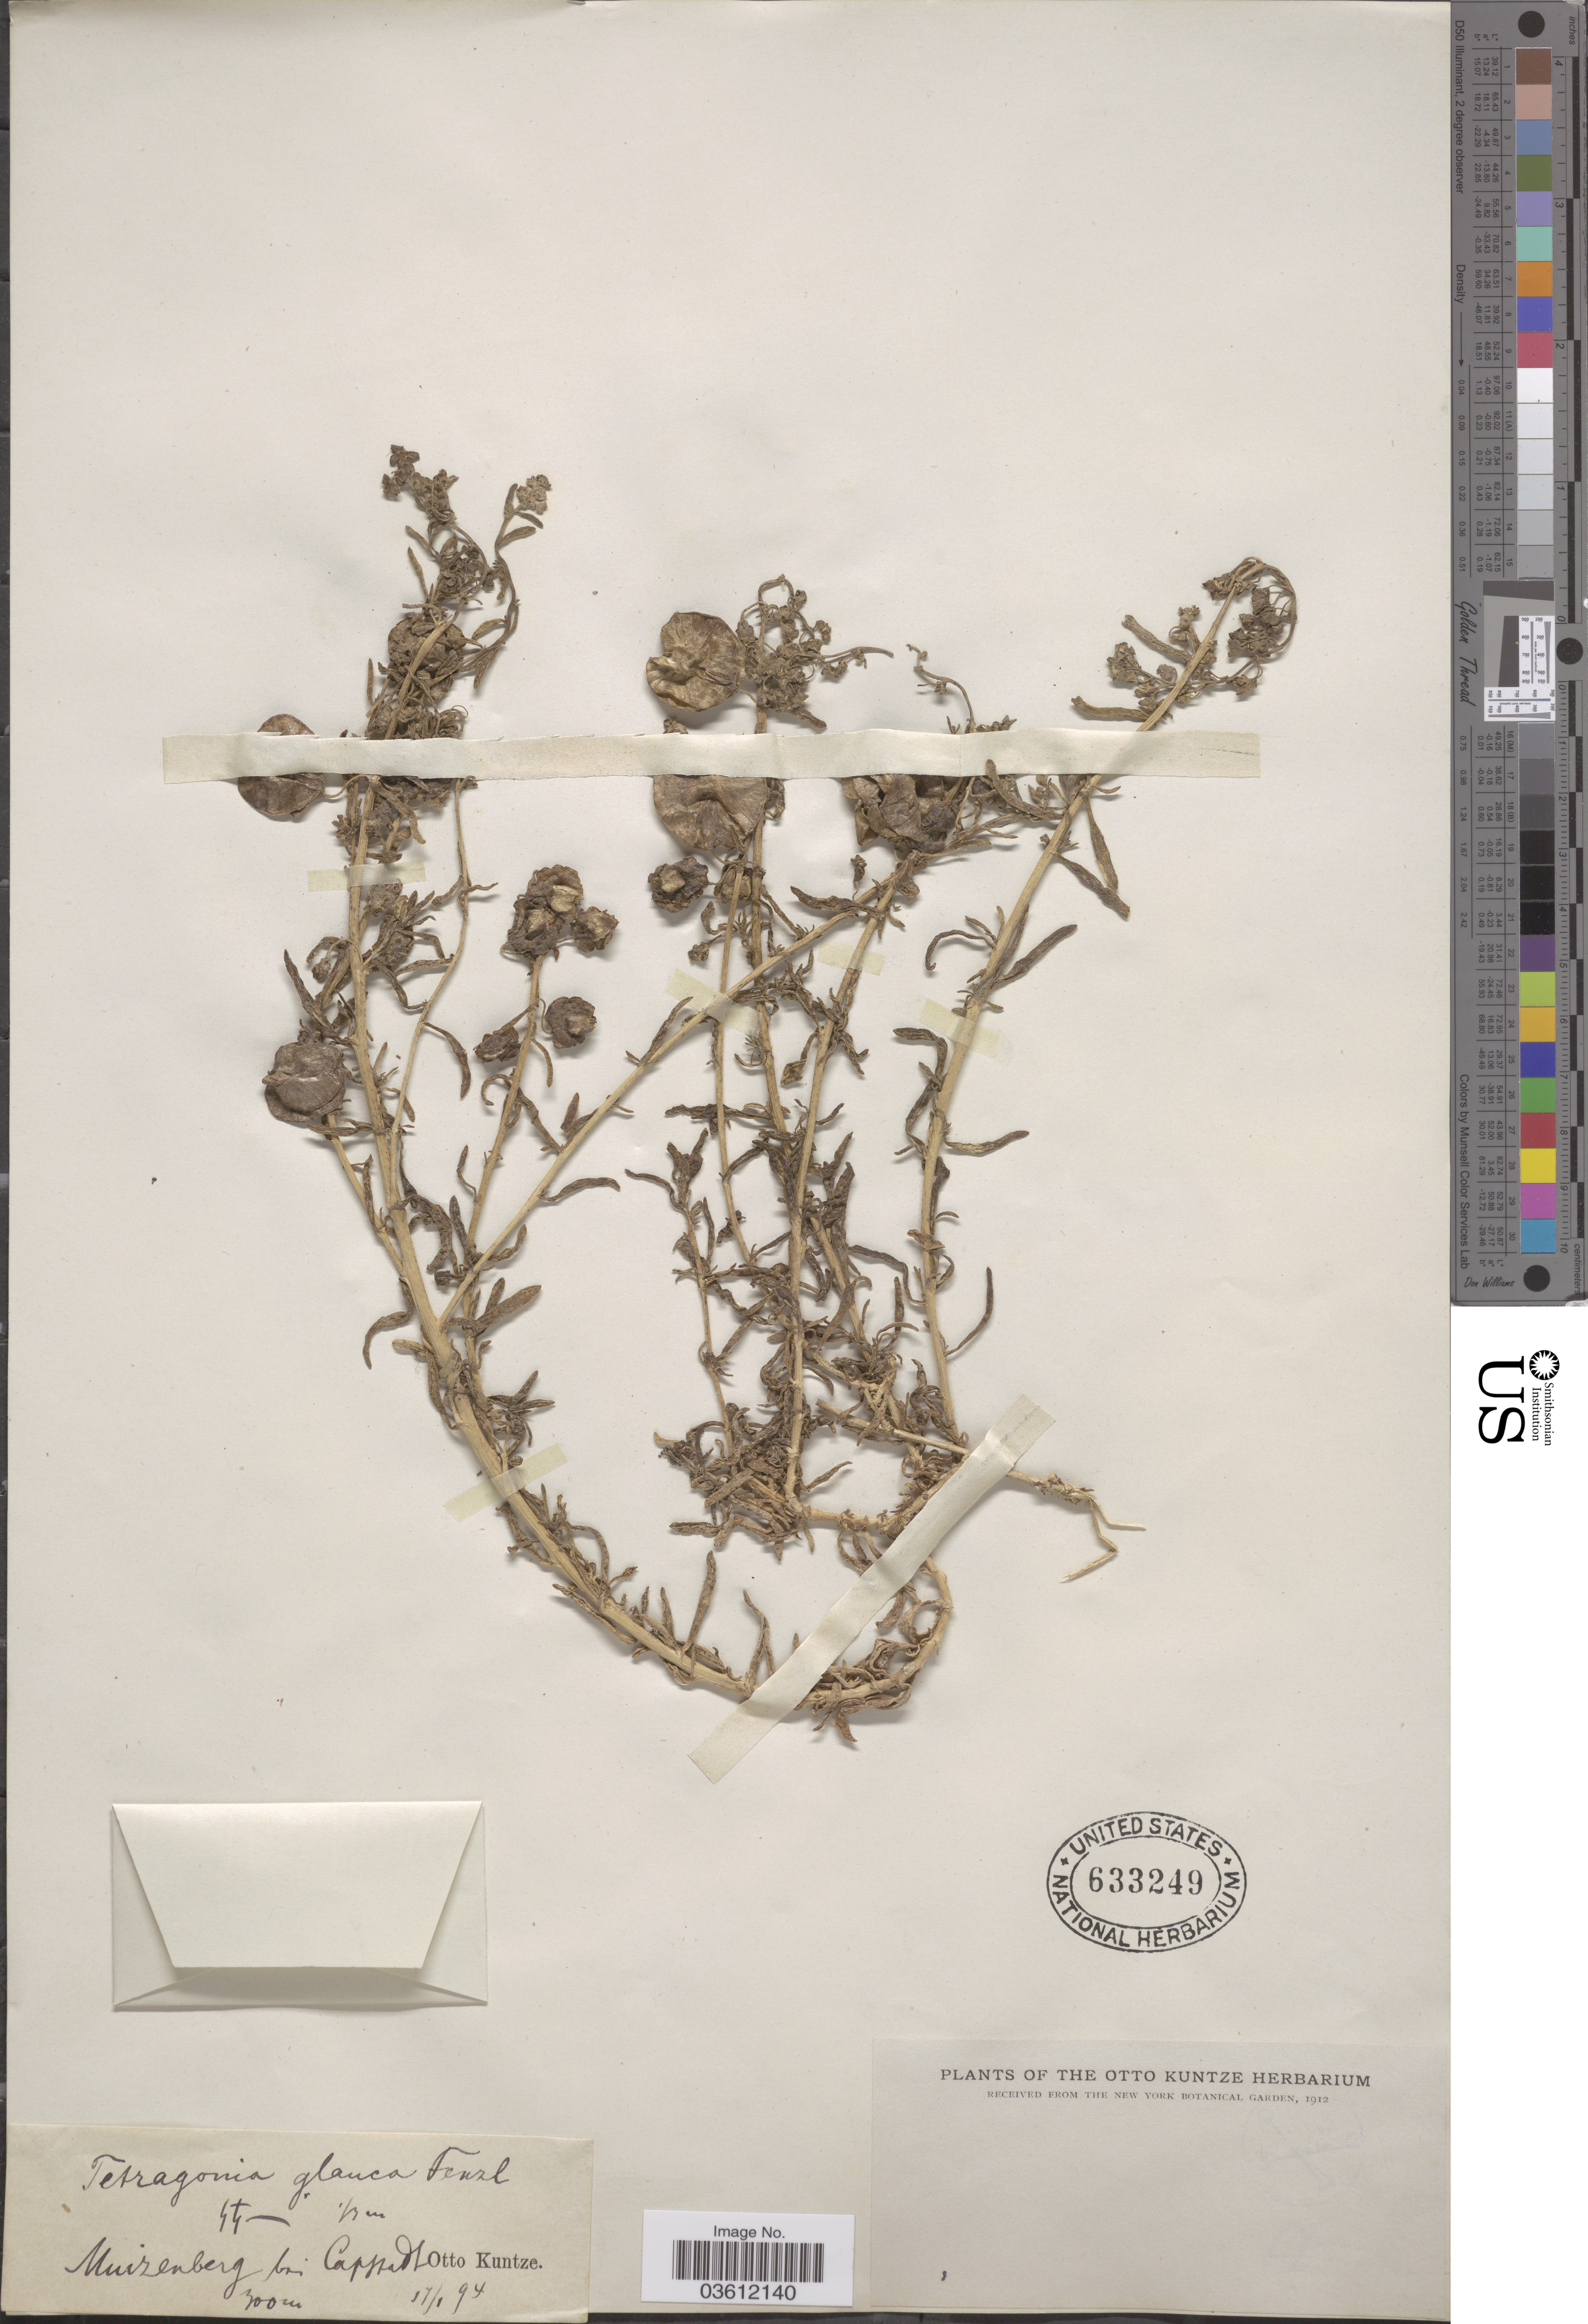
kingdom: Plantae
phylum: Tracheophyta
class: Magnoliopsida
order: Caryophyllales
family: Aizoaceae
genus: Tetragonia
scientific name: Tetragonia glauca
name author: Fenzl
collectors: C.E.O. Kuntze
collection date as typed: Transcribed d/m/y: 17/1/94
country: South Africa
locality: Muizenberg bei Capstadt.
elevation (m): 300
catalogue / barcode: US 633249